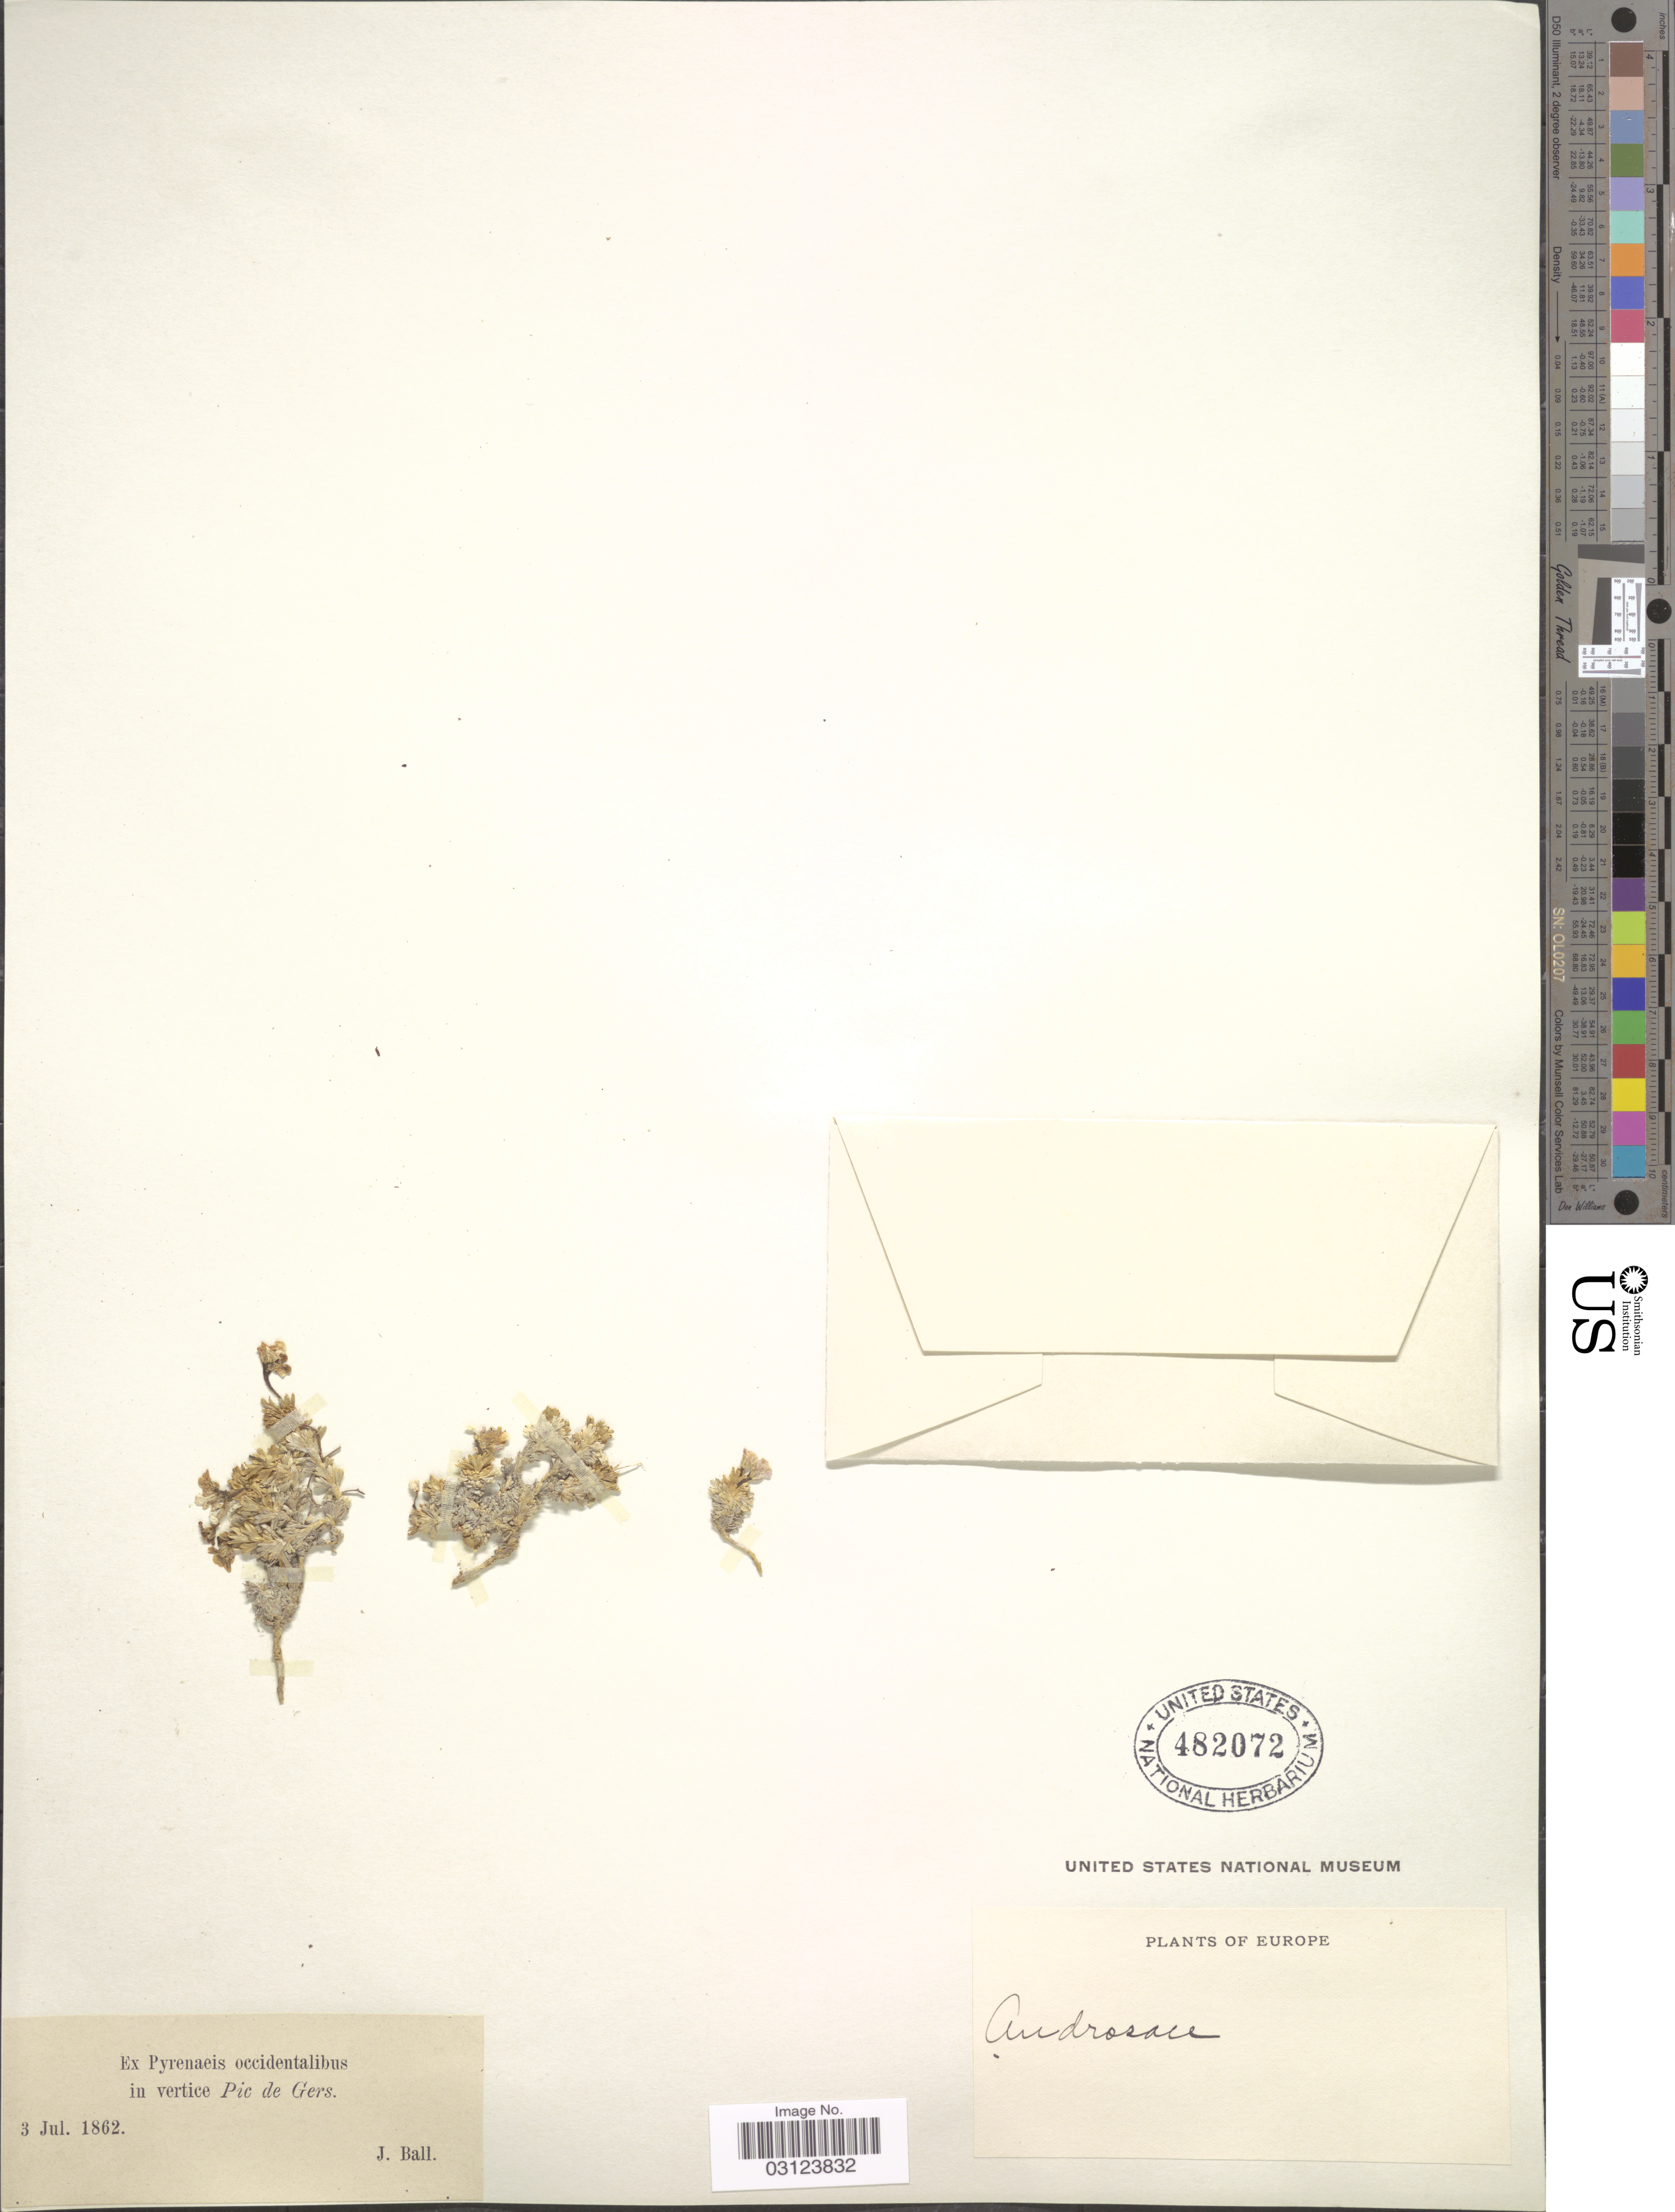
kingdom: Plantae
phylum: Tracheophyta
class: Magnoliopsida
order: Ericales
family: Primulaceae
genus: Androsace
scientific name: Androsace sp.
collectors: J. Ball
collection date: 1862-07-03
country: France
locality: Ex Pyrenaeis occidentalibus in vertice Pic de Gers. Europe.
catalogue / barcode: US 482072